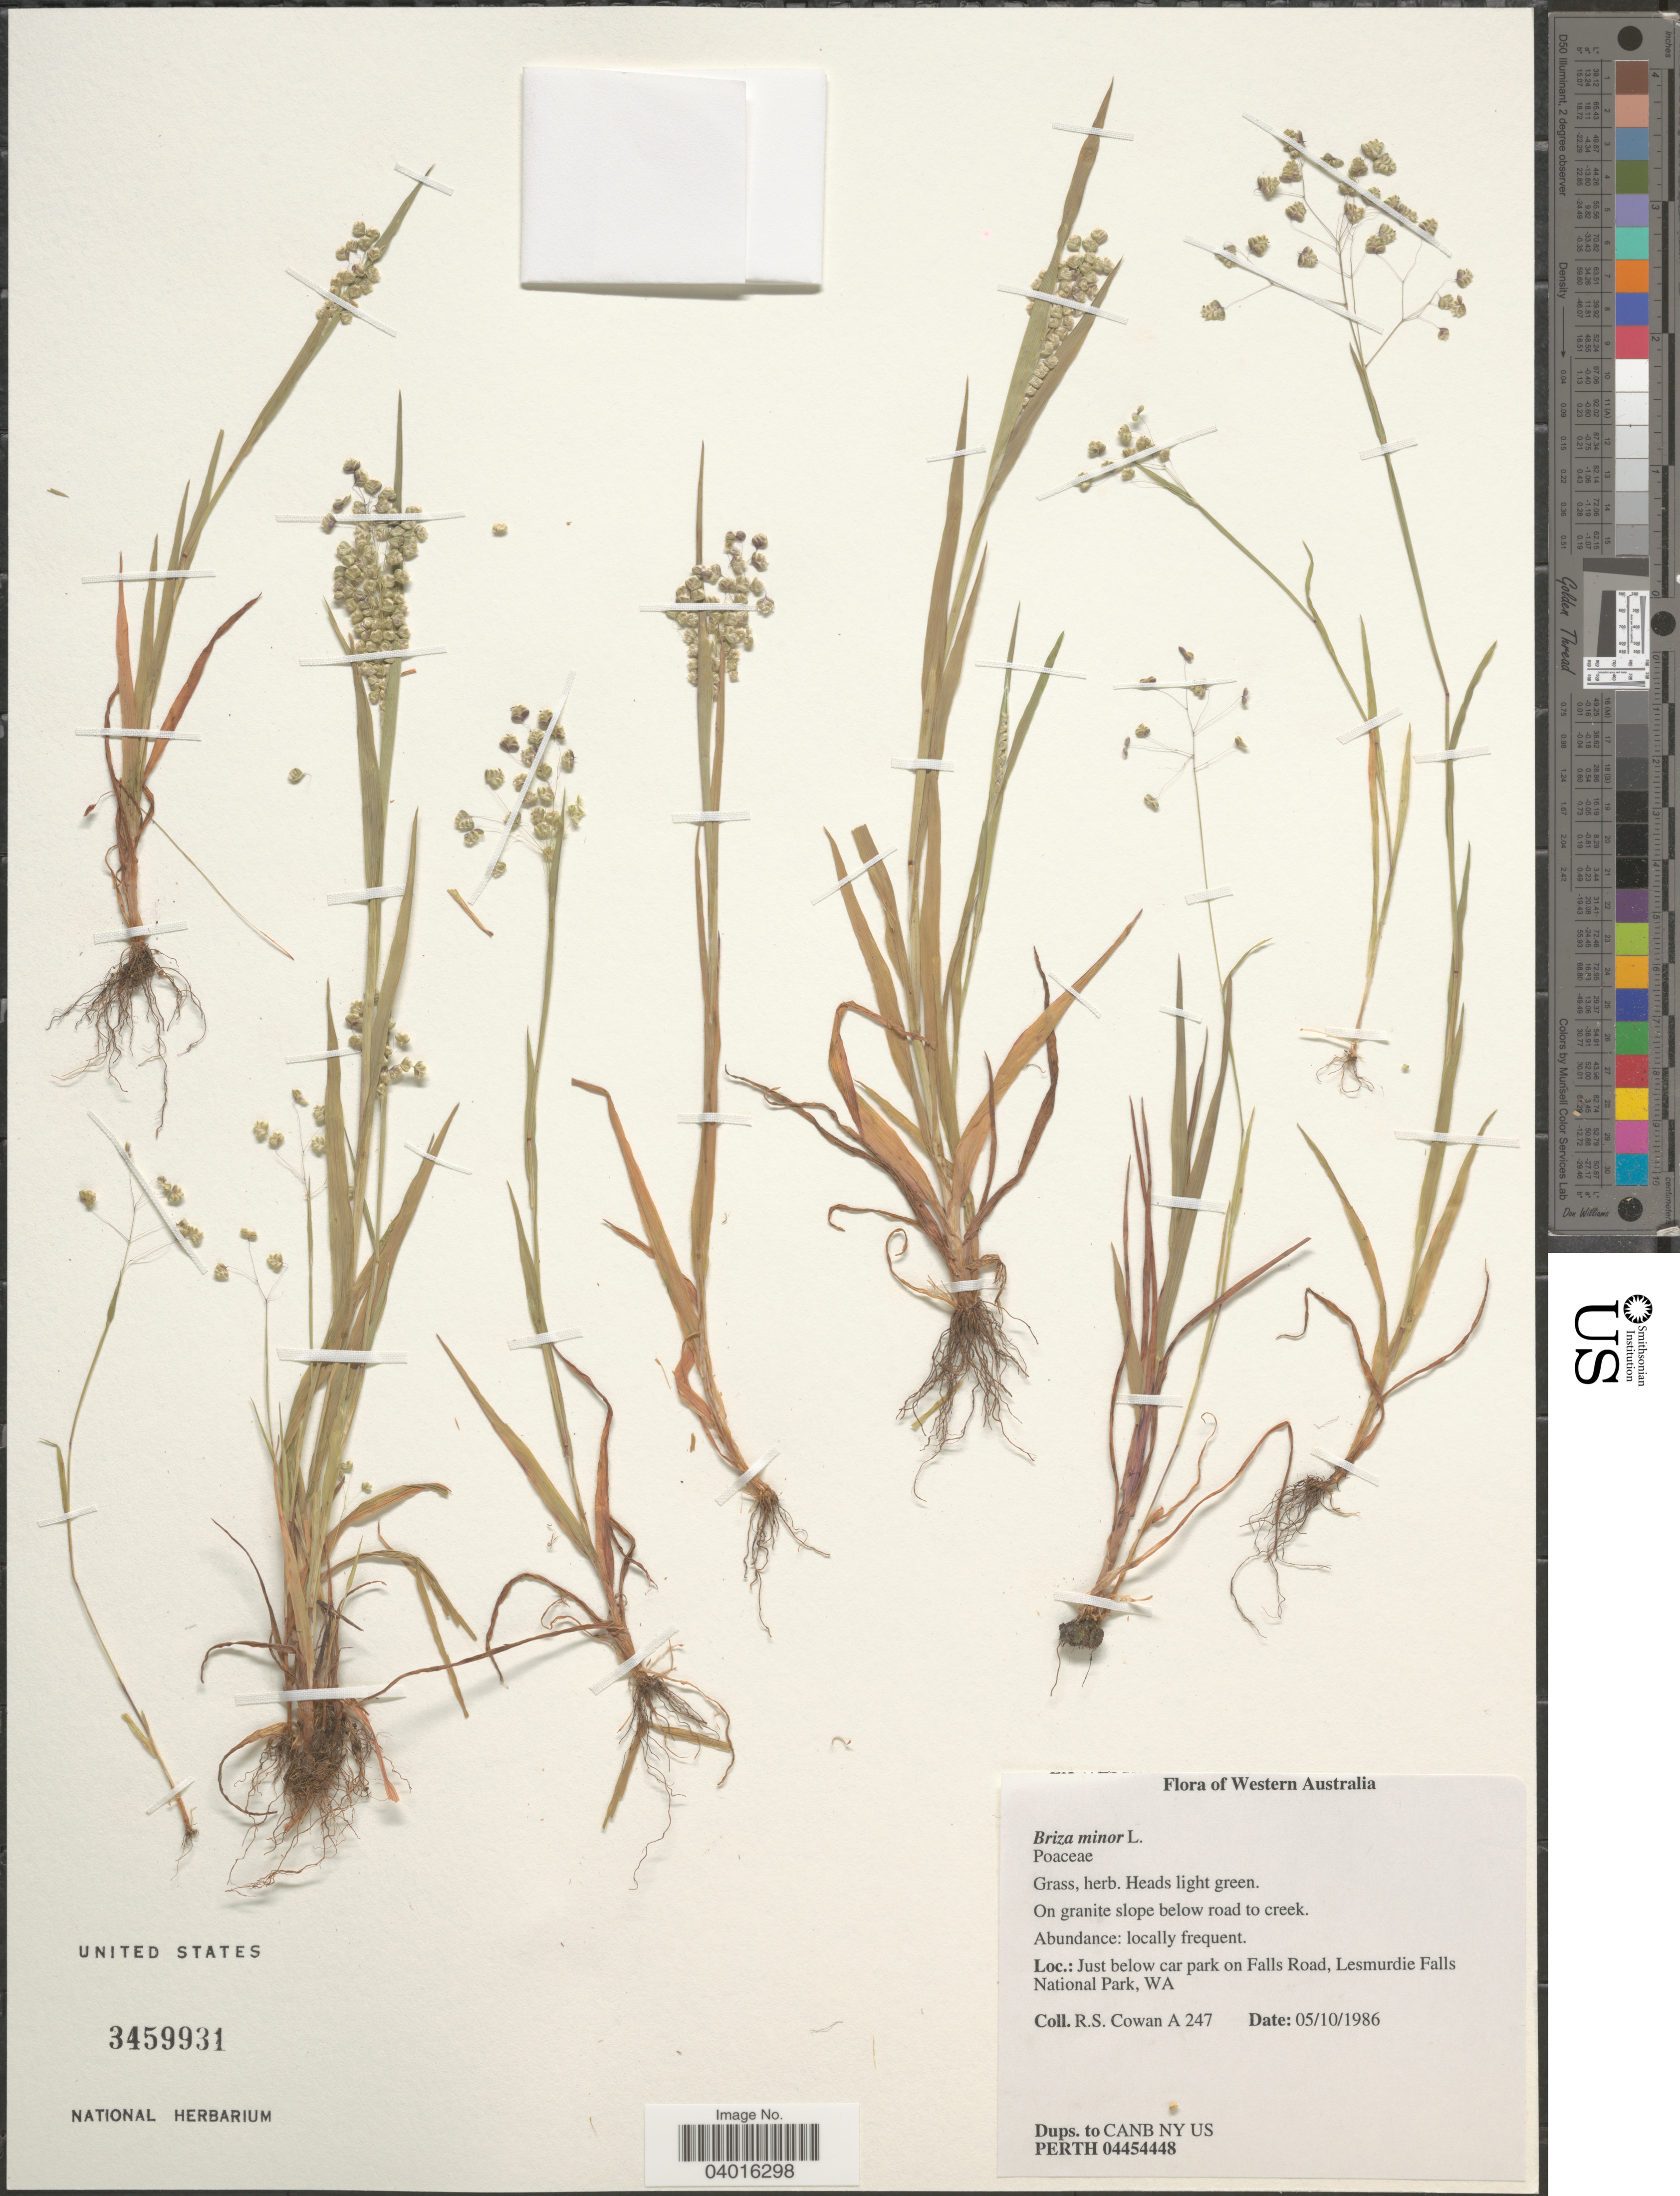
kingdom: Plantae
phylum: Tracheophyta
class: Liliopsida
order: Poales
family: Poaceae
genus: Briza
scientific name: Briza minor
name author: L.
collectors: R. S. Cowan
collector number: A247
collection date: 1986-10-05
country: Australia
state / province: Western Australia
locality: On granite slope below road to creek. Just below car park on Falls Road, Lesmurdie Falls National Park, WA.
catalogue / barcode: US 3459931